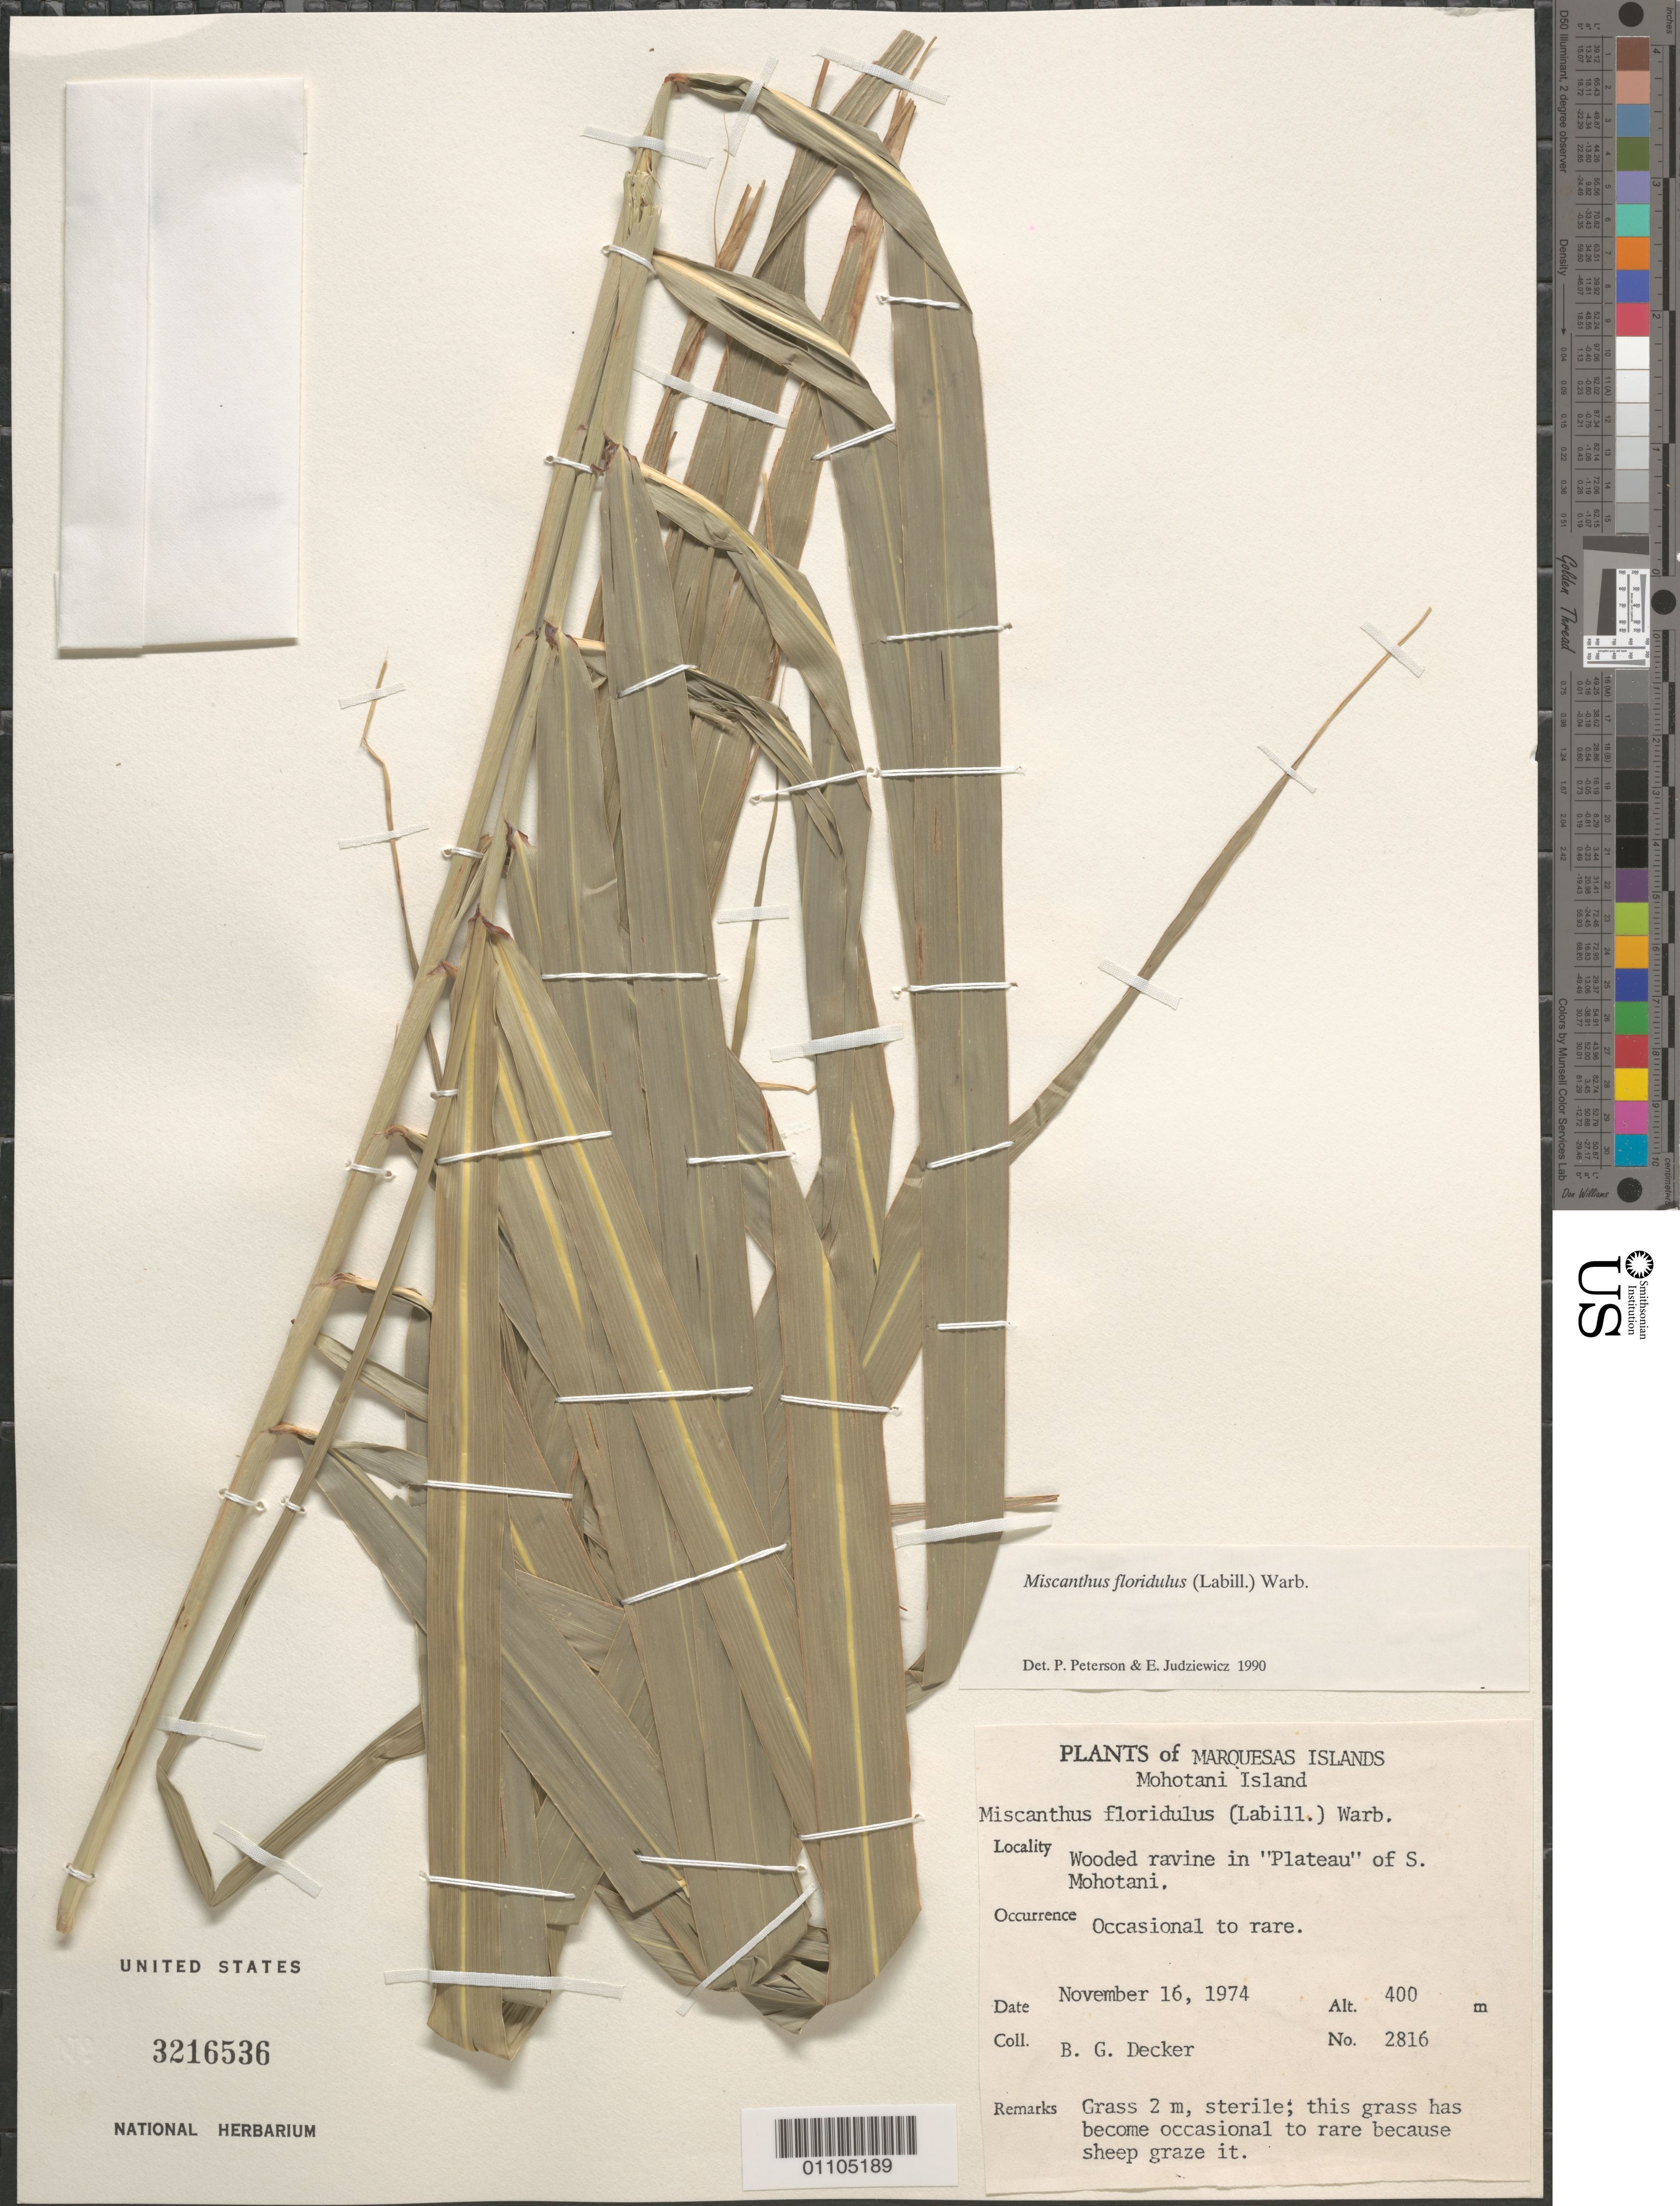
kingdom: Plantae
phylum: Tracheophyta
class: Liliopsida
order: Poales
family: Poaceae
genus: Miscanthus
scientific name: Miscanthus floridulus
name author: (Labill.) Warb.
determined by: Peterson, P. M.; Judziewicz, E. J.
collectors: B. G. Decker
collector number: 2816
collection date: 1974-11-16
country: French Polynesia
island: Mohotani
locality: wooded ravine in "plateau" of S Mohotani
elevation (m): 400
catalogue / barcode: US 3216536